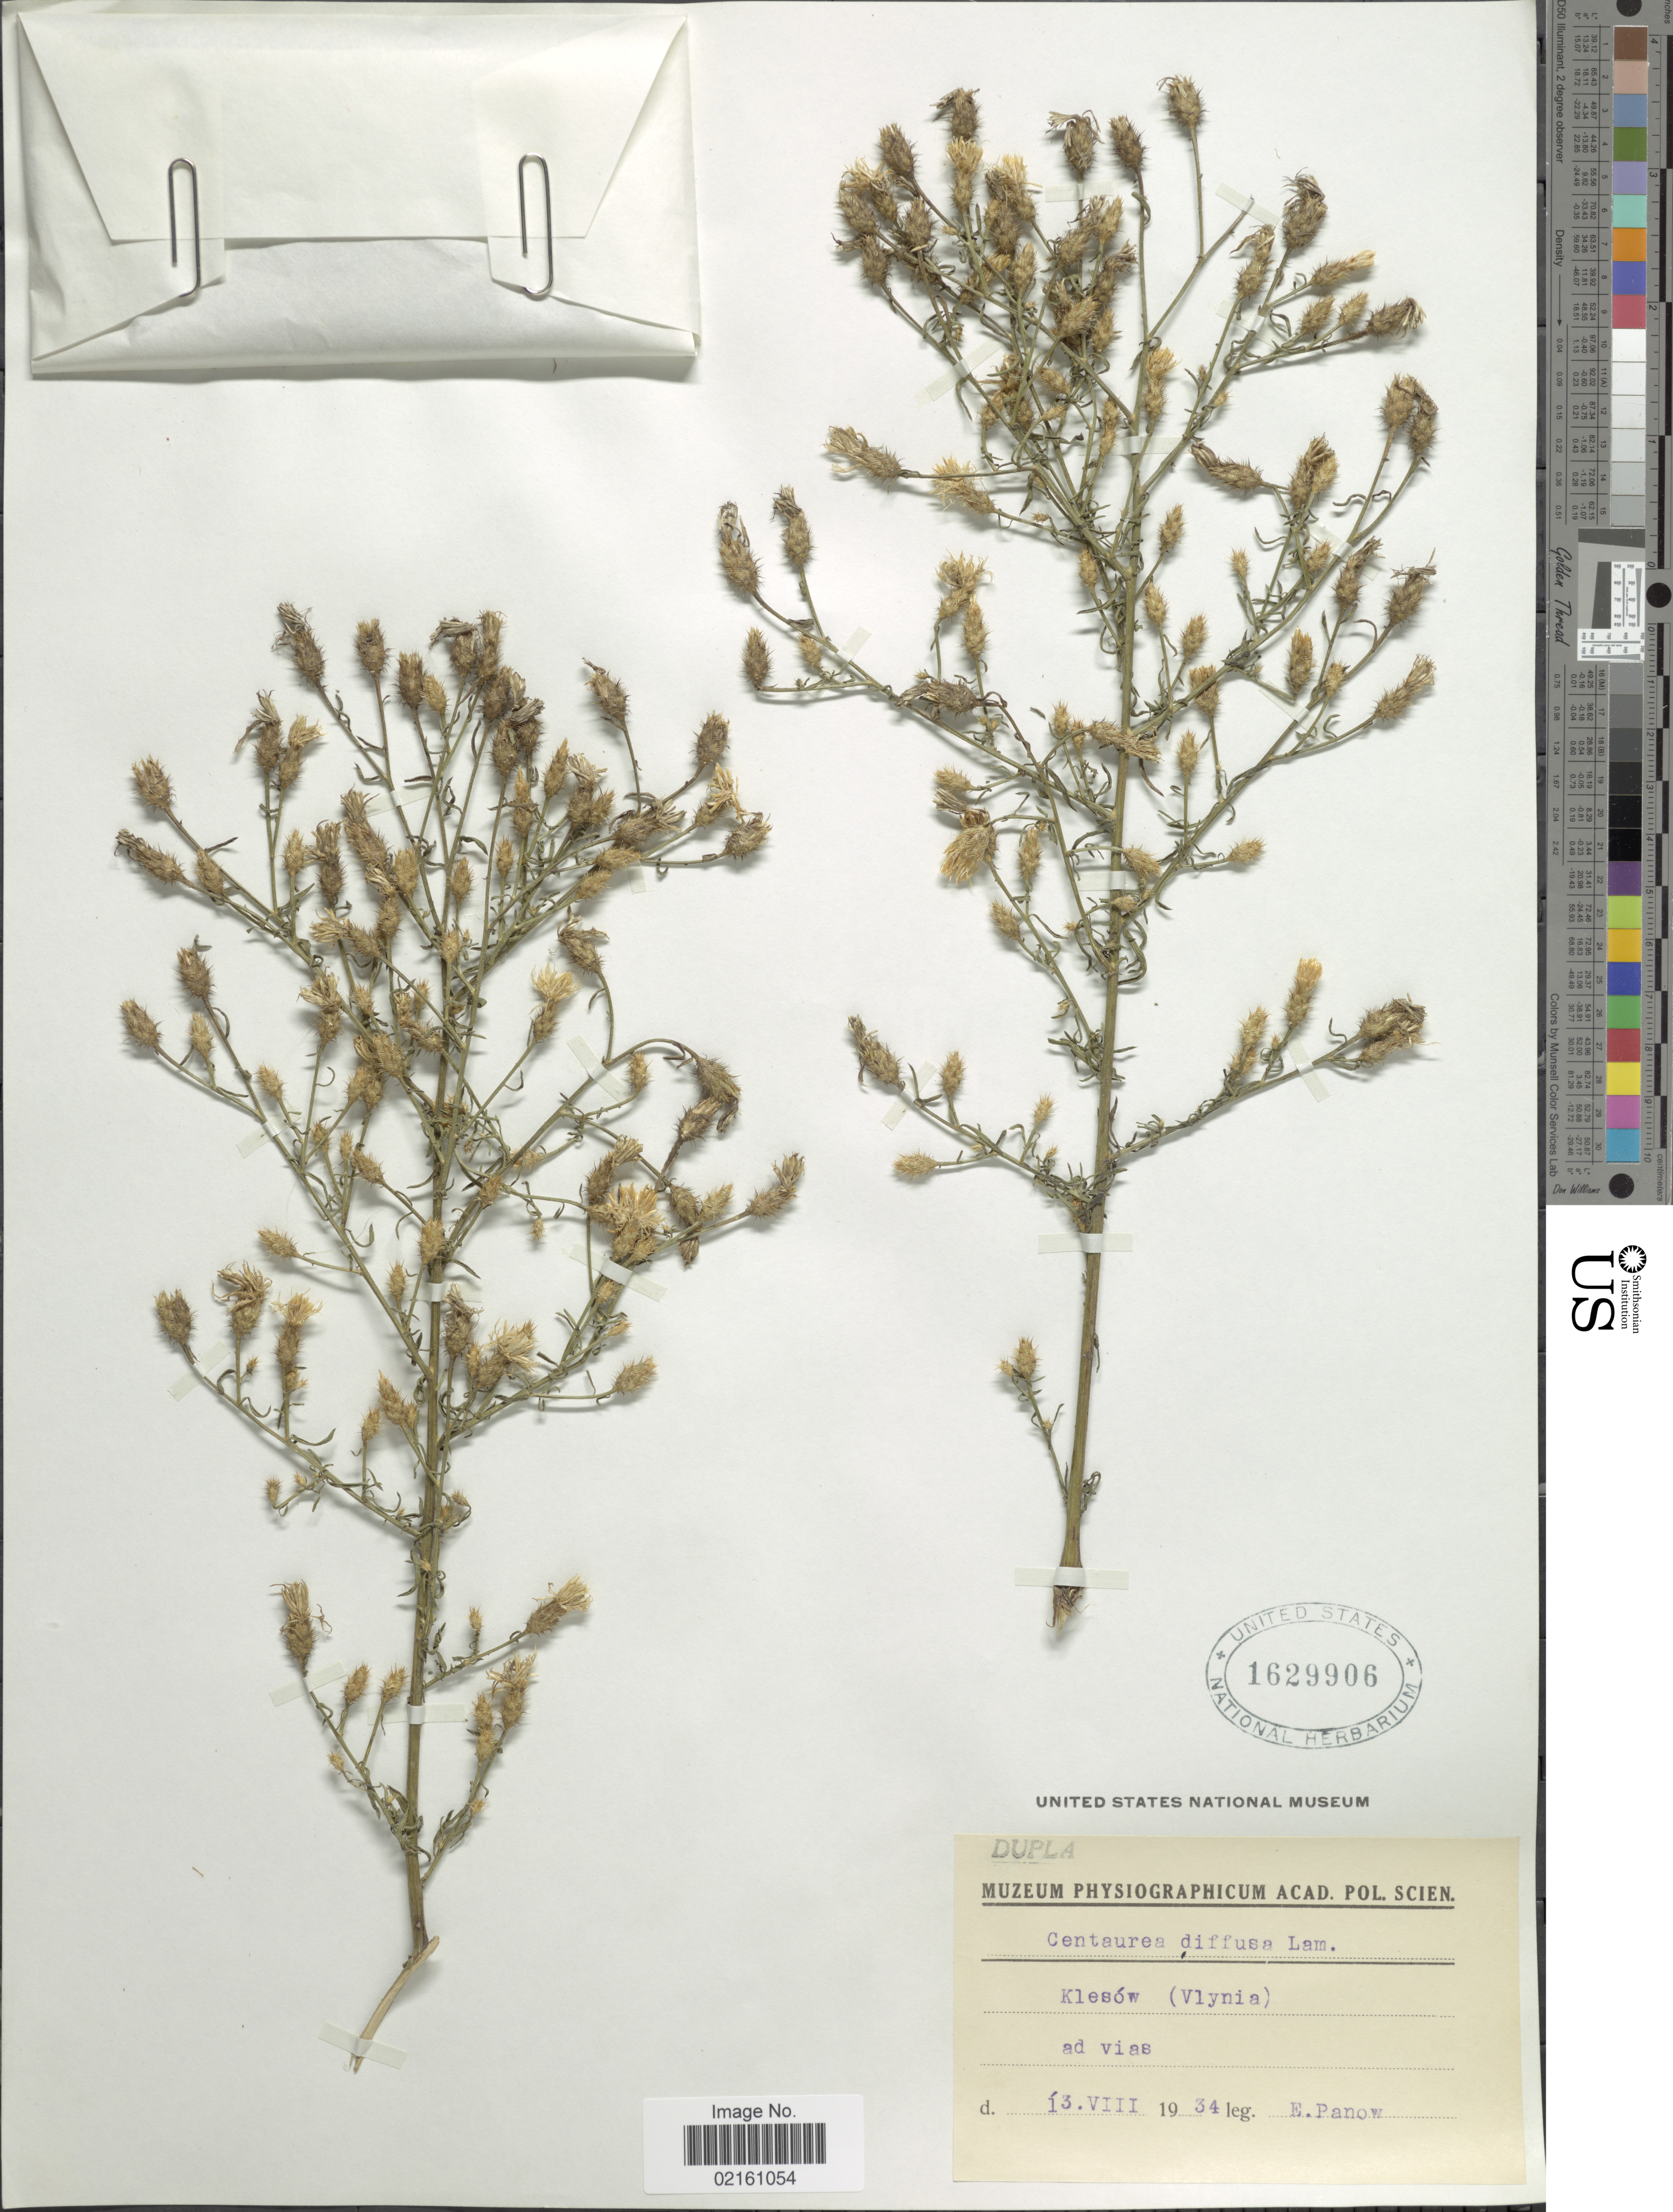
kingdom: Plantae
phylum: Tracheophyta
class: Magnoliopsida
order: Asterales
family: Asteraceae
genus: Centaurea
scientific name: Centaurea diffusa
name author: Lam.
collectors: E. Panow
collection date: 1934-08-13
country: Ukraine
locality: Klesow (Vlynia)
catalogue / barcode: US 1629906